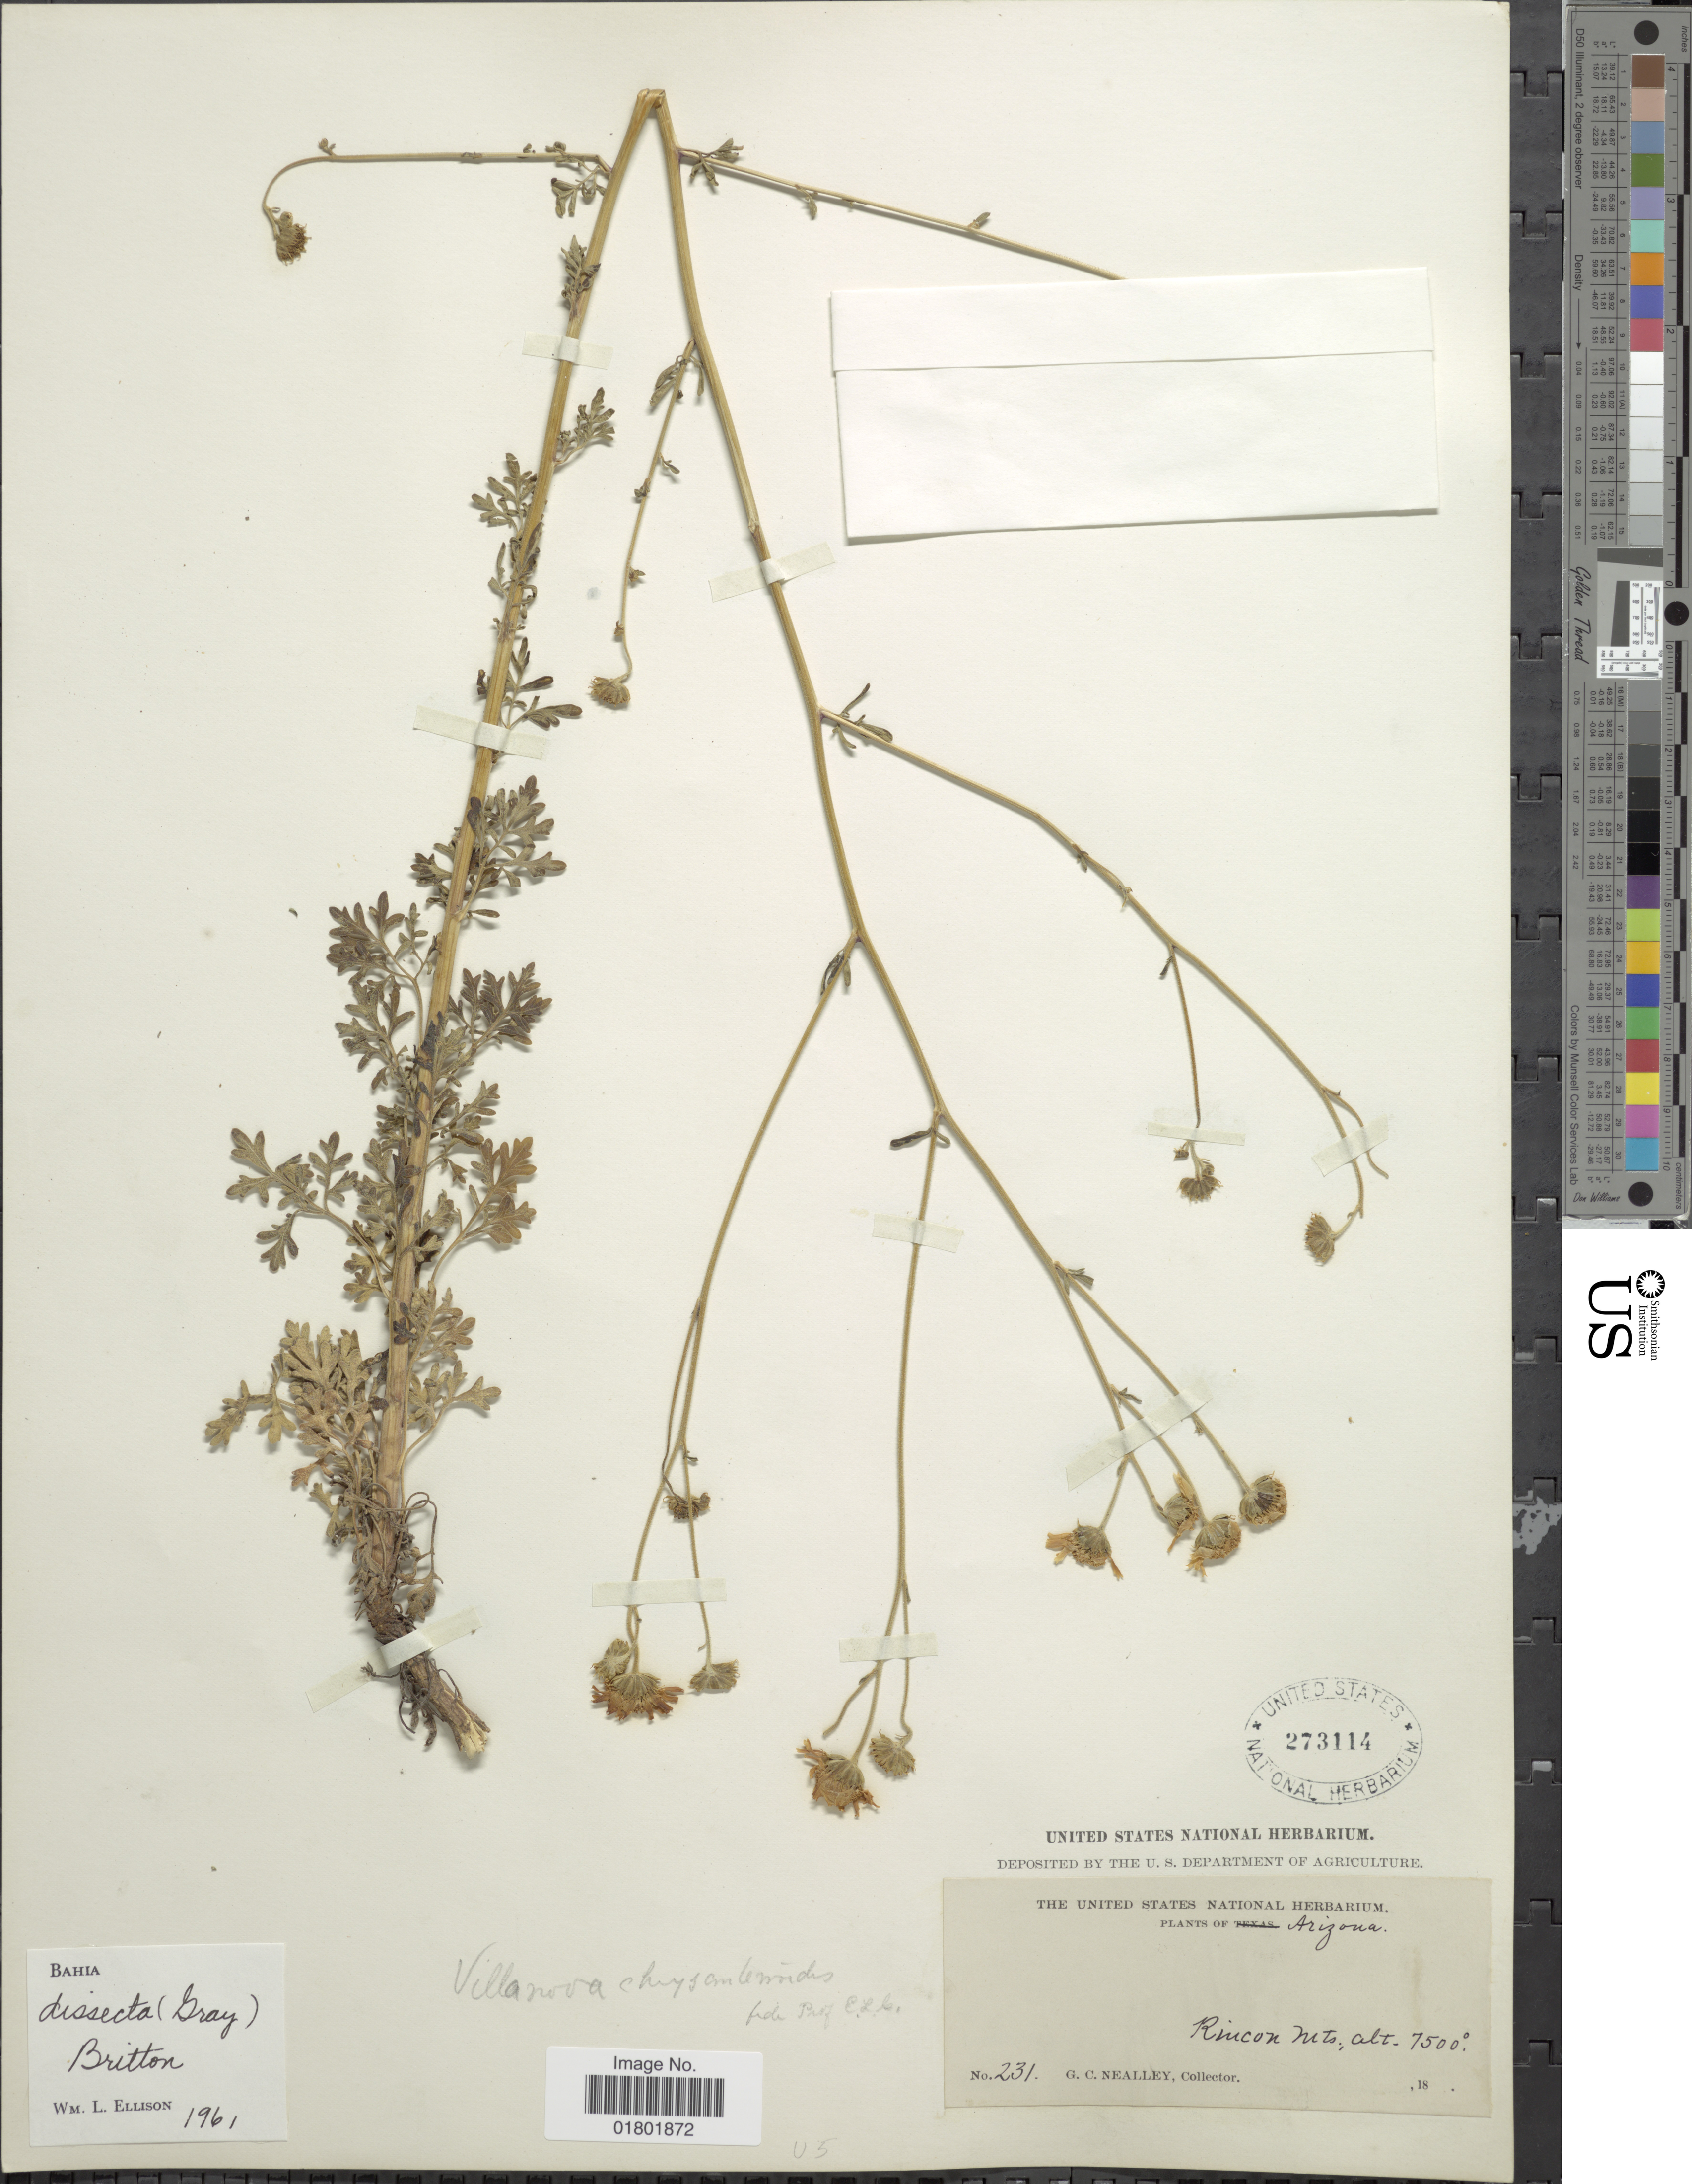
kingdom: Plantae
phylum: Tracheophyta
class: Magnoliopsida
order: Asterales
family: Asteraceae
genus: Bahia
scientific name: Bahia dissecta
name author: (A. Gray) Britton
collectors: G. C. Nealley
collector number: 231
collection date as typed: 18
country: United States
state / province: Arizona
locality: Rincon mts.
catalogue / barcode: US 273114